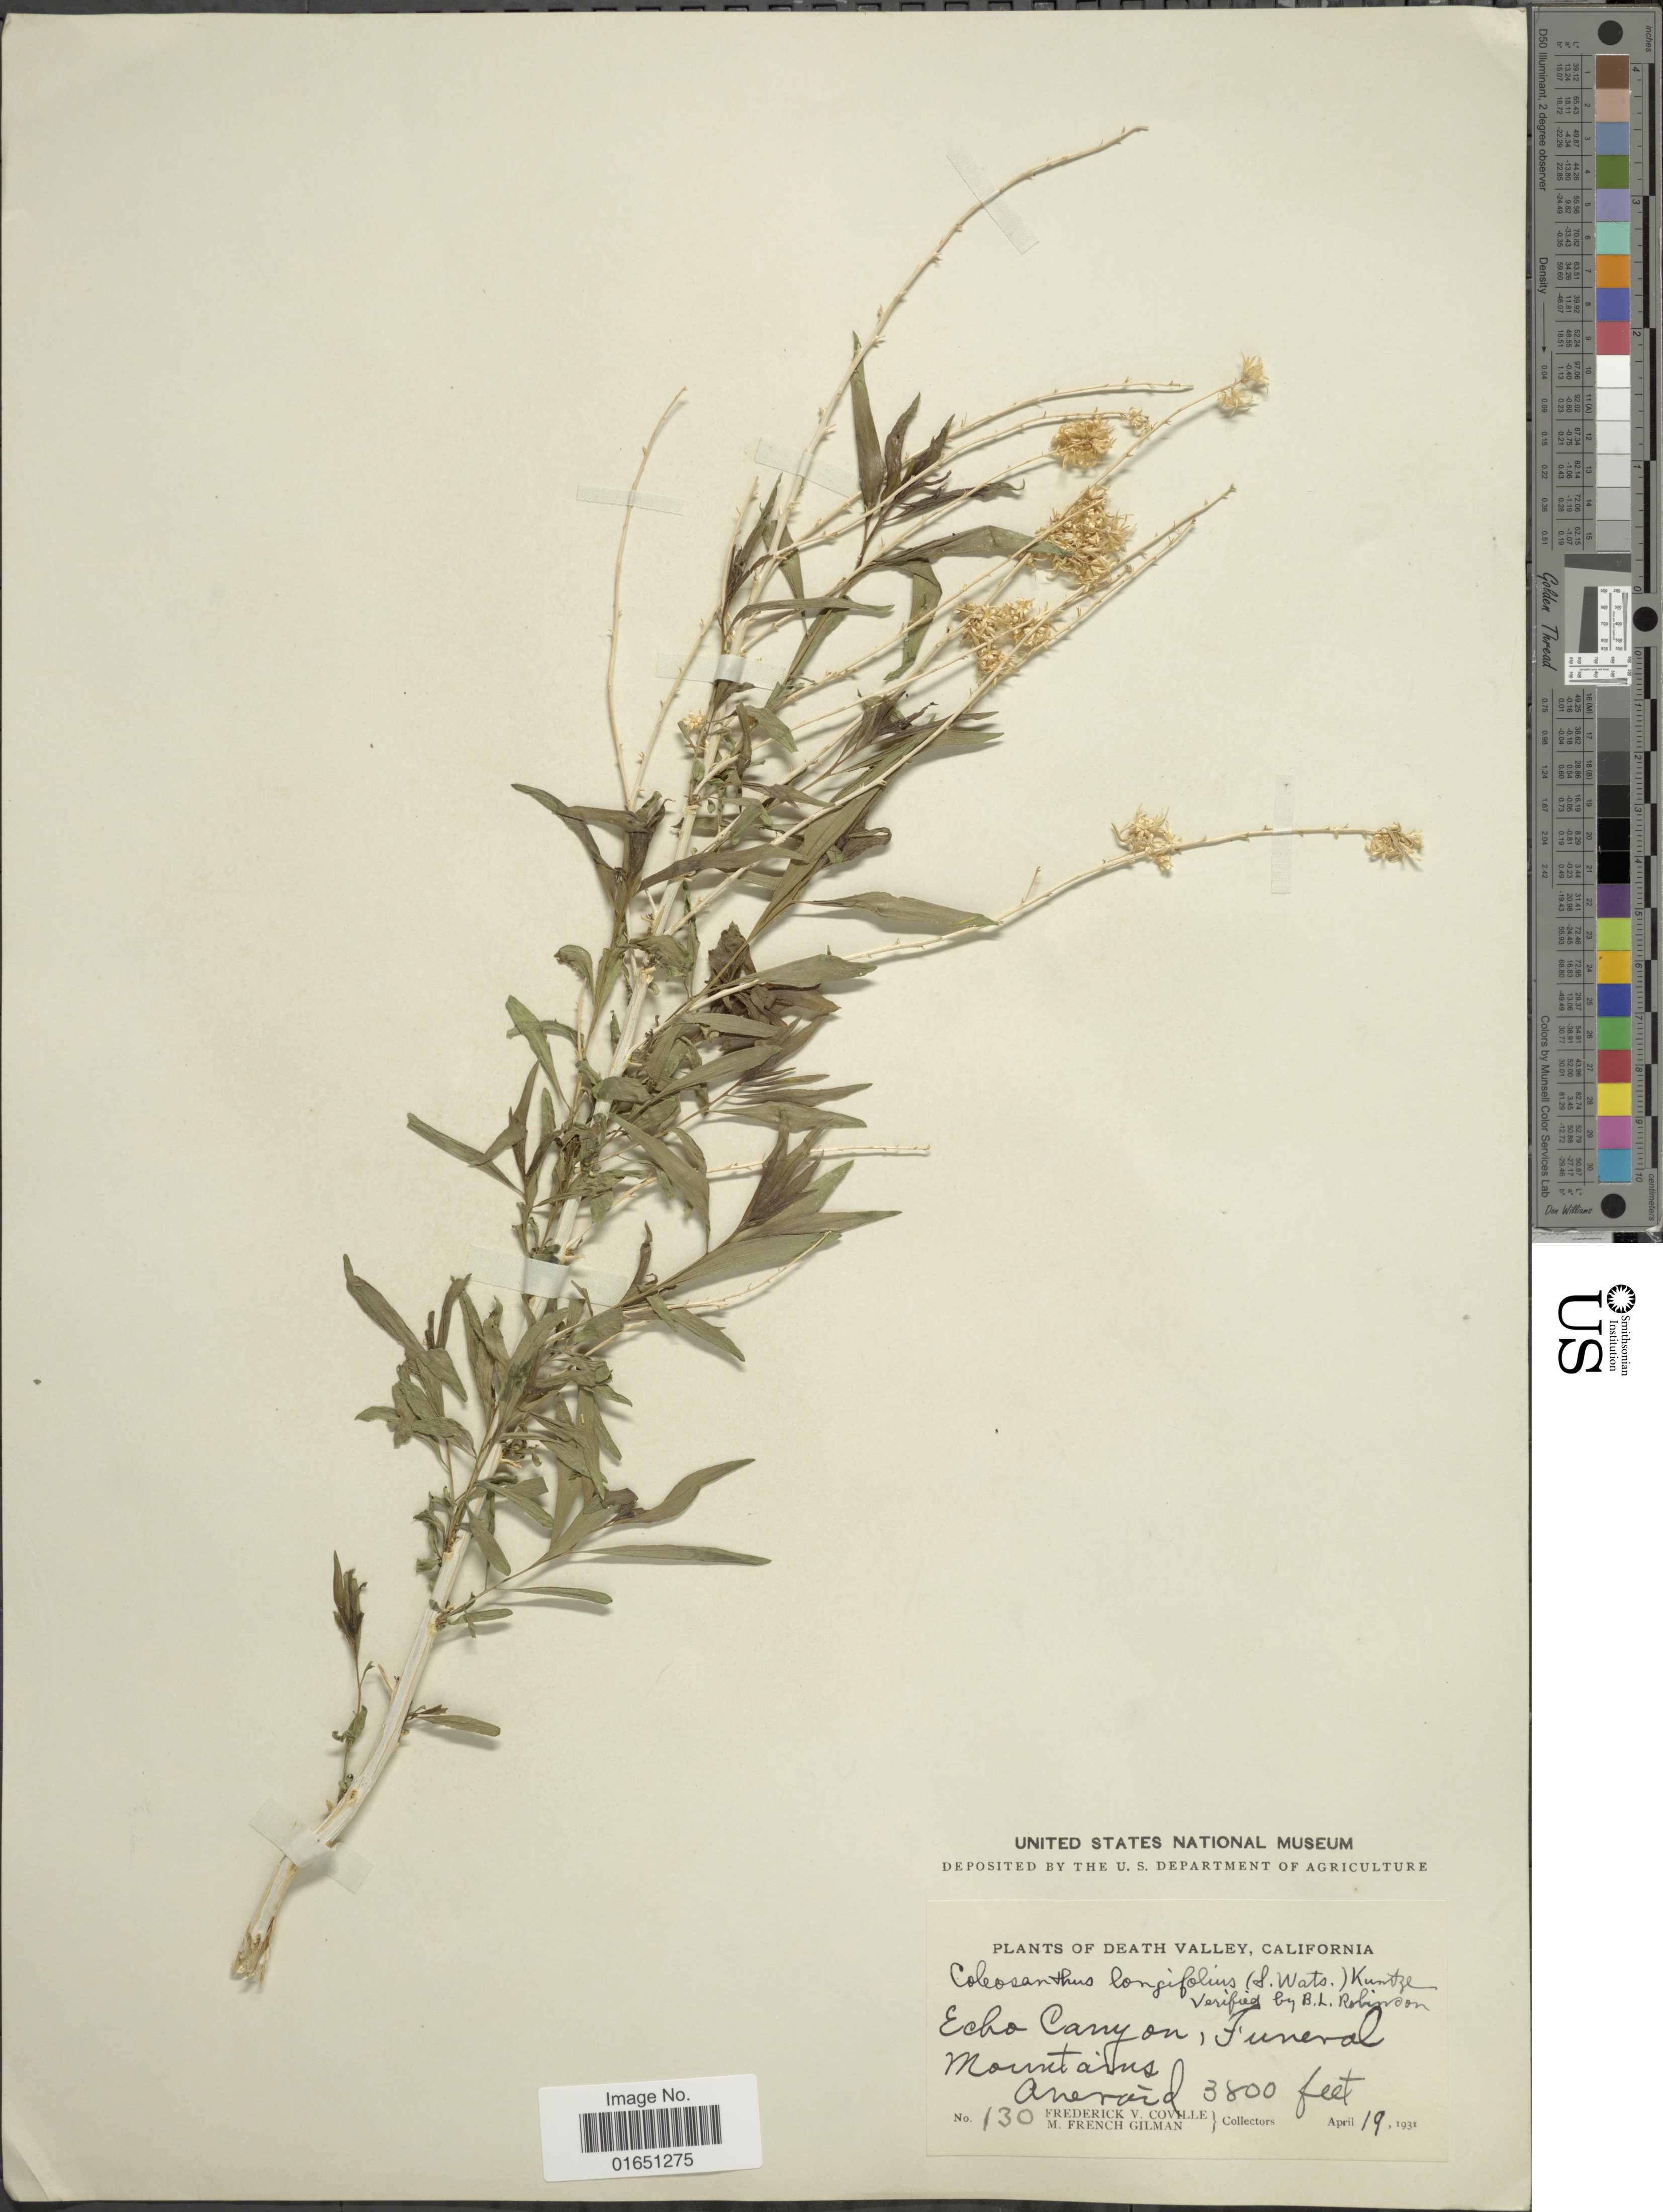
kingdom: Plantae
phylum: Tracheophyta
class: Magnoliopsida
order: Asterales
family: Asteraceae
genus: Brickellia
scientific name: Brickellia longifolia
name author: S. Watson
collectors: F. V. Coville & M. F. Gilman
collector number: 130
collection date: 1931-04-19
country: United States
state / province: California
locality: Death Valley, Echo Canyon Funeral Mountains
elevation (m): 1158